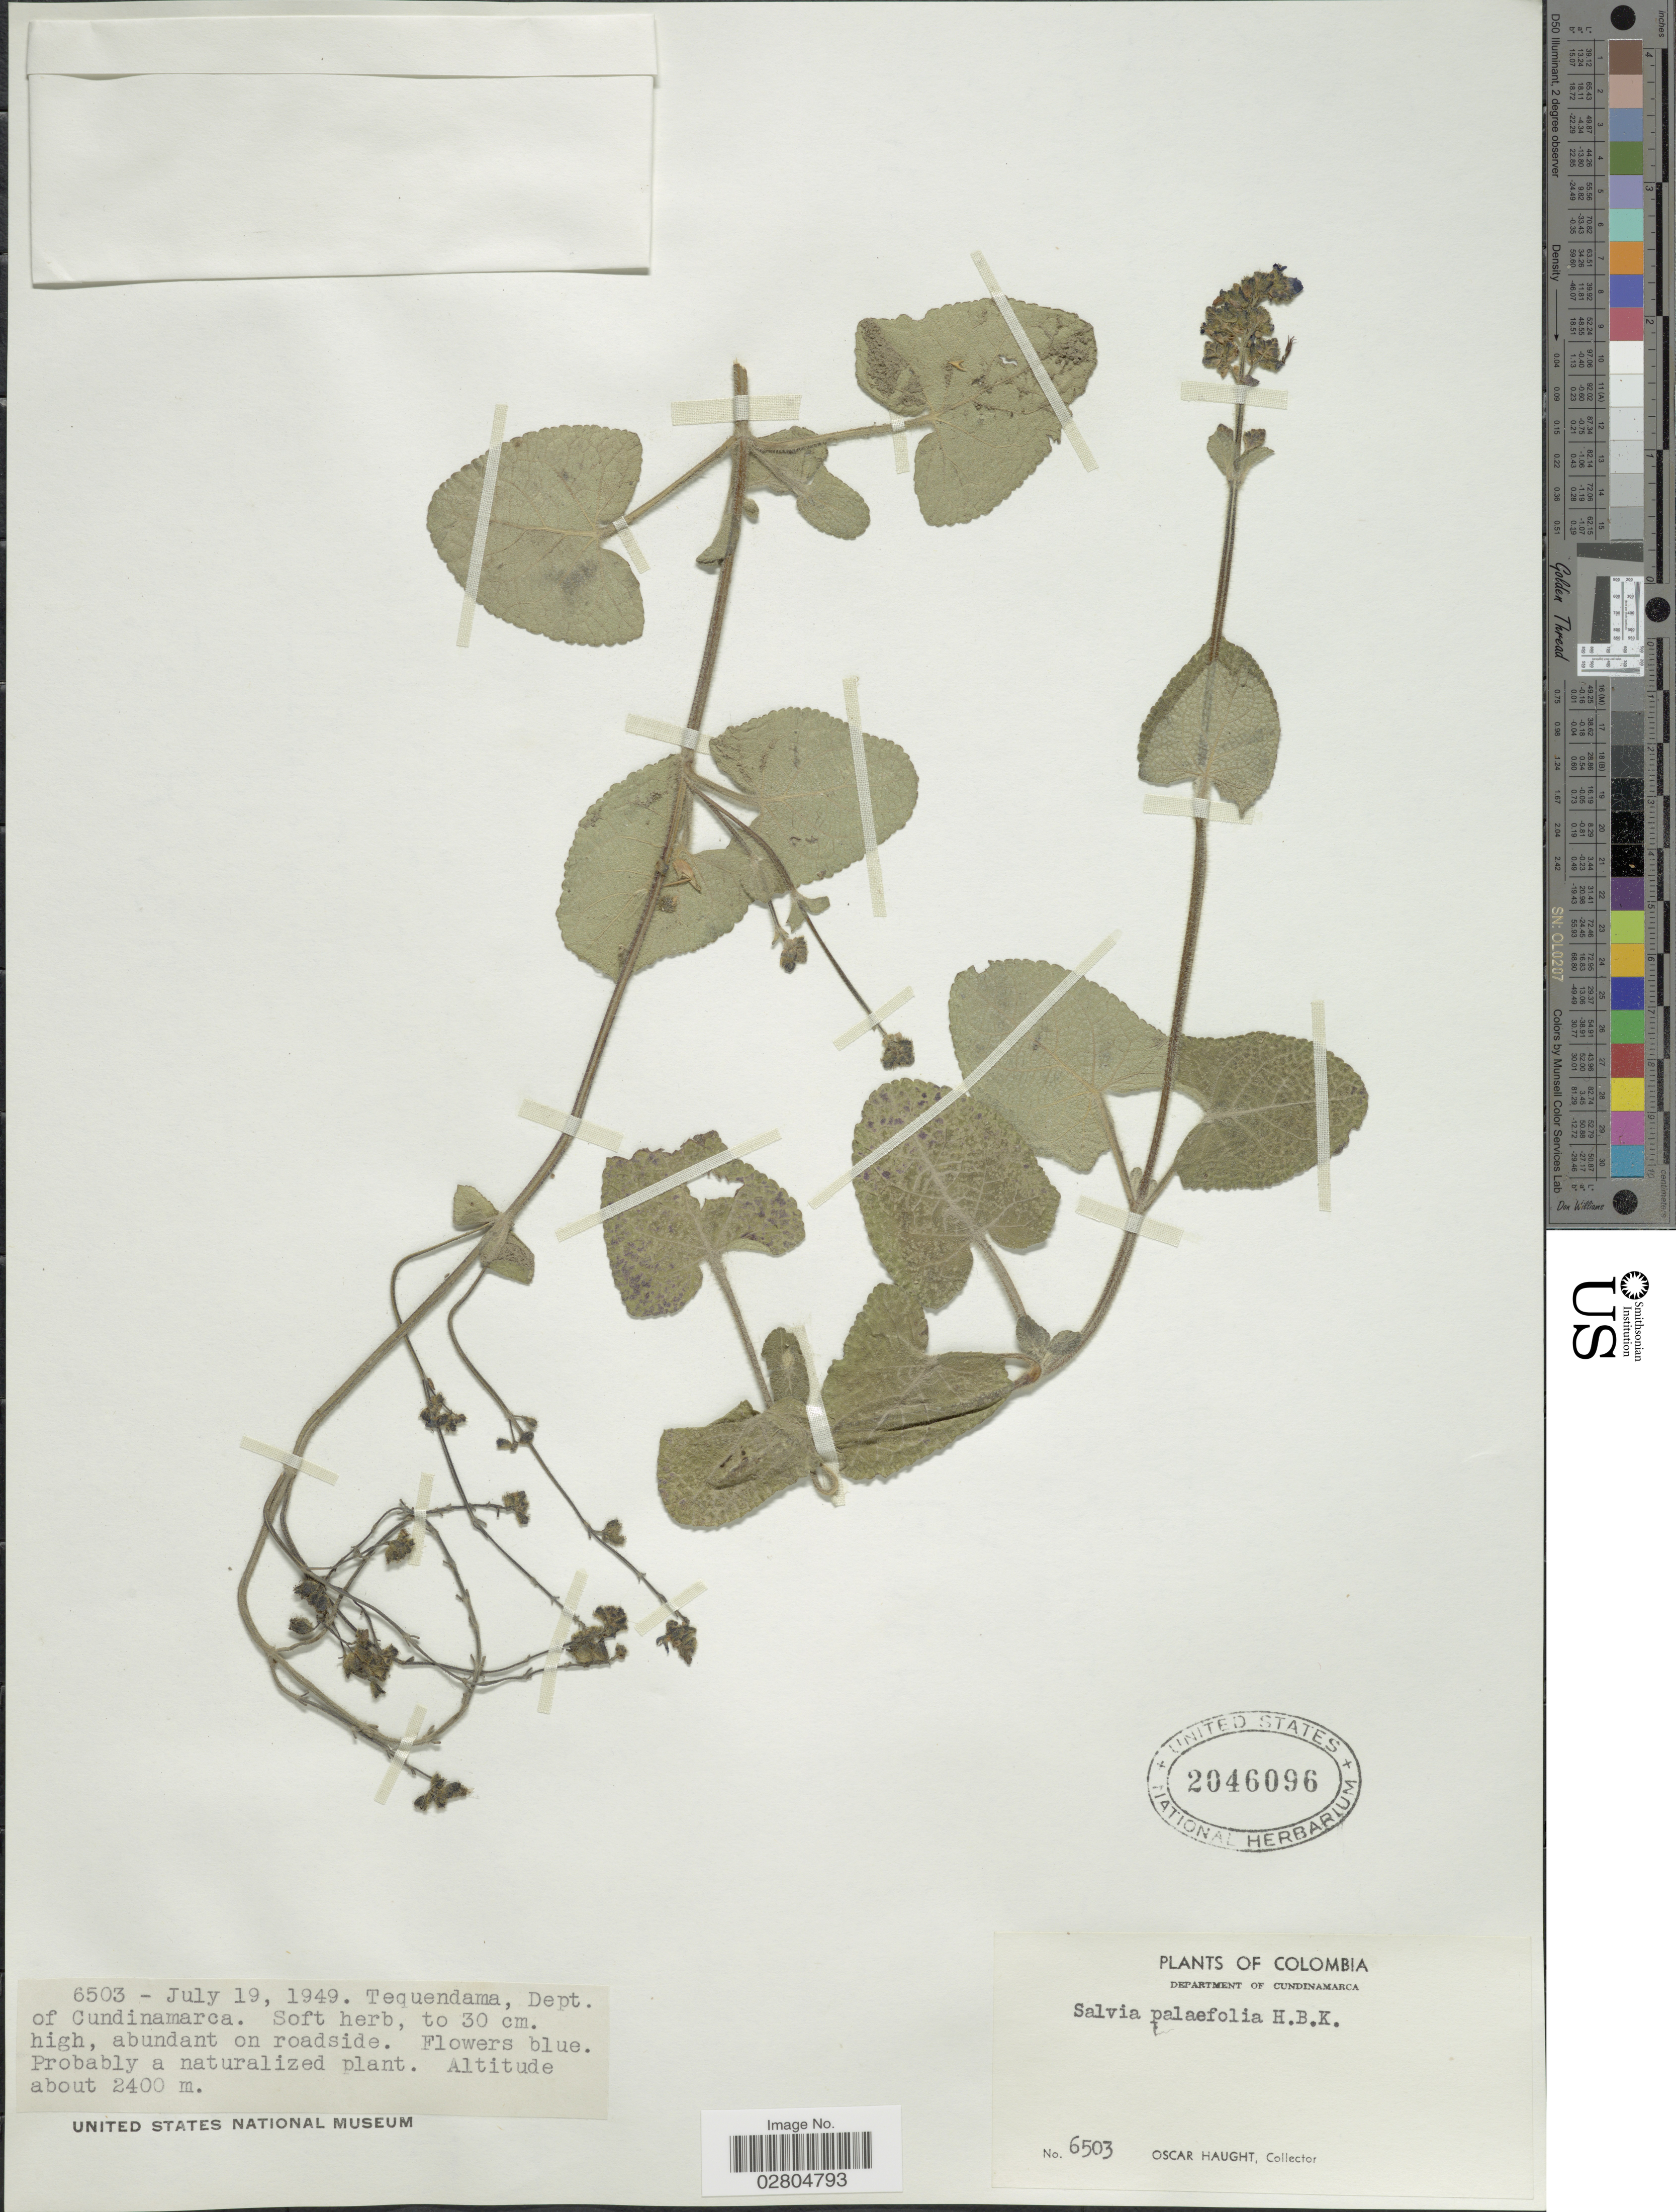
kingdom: Plantae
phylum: Tracheophyta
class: Magnoliopsida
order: Lamiales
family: Lamiaceae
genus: Salvia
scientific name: Salvia palifolia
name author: Kunth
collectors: O. L. Haught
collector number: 6503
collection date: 1949-07-19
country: Colombia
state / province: Cundinamarca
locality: Tequendama, Department of Cundinamarca.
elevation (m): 2400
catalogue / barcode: US 2046096